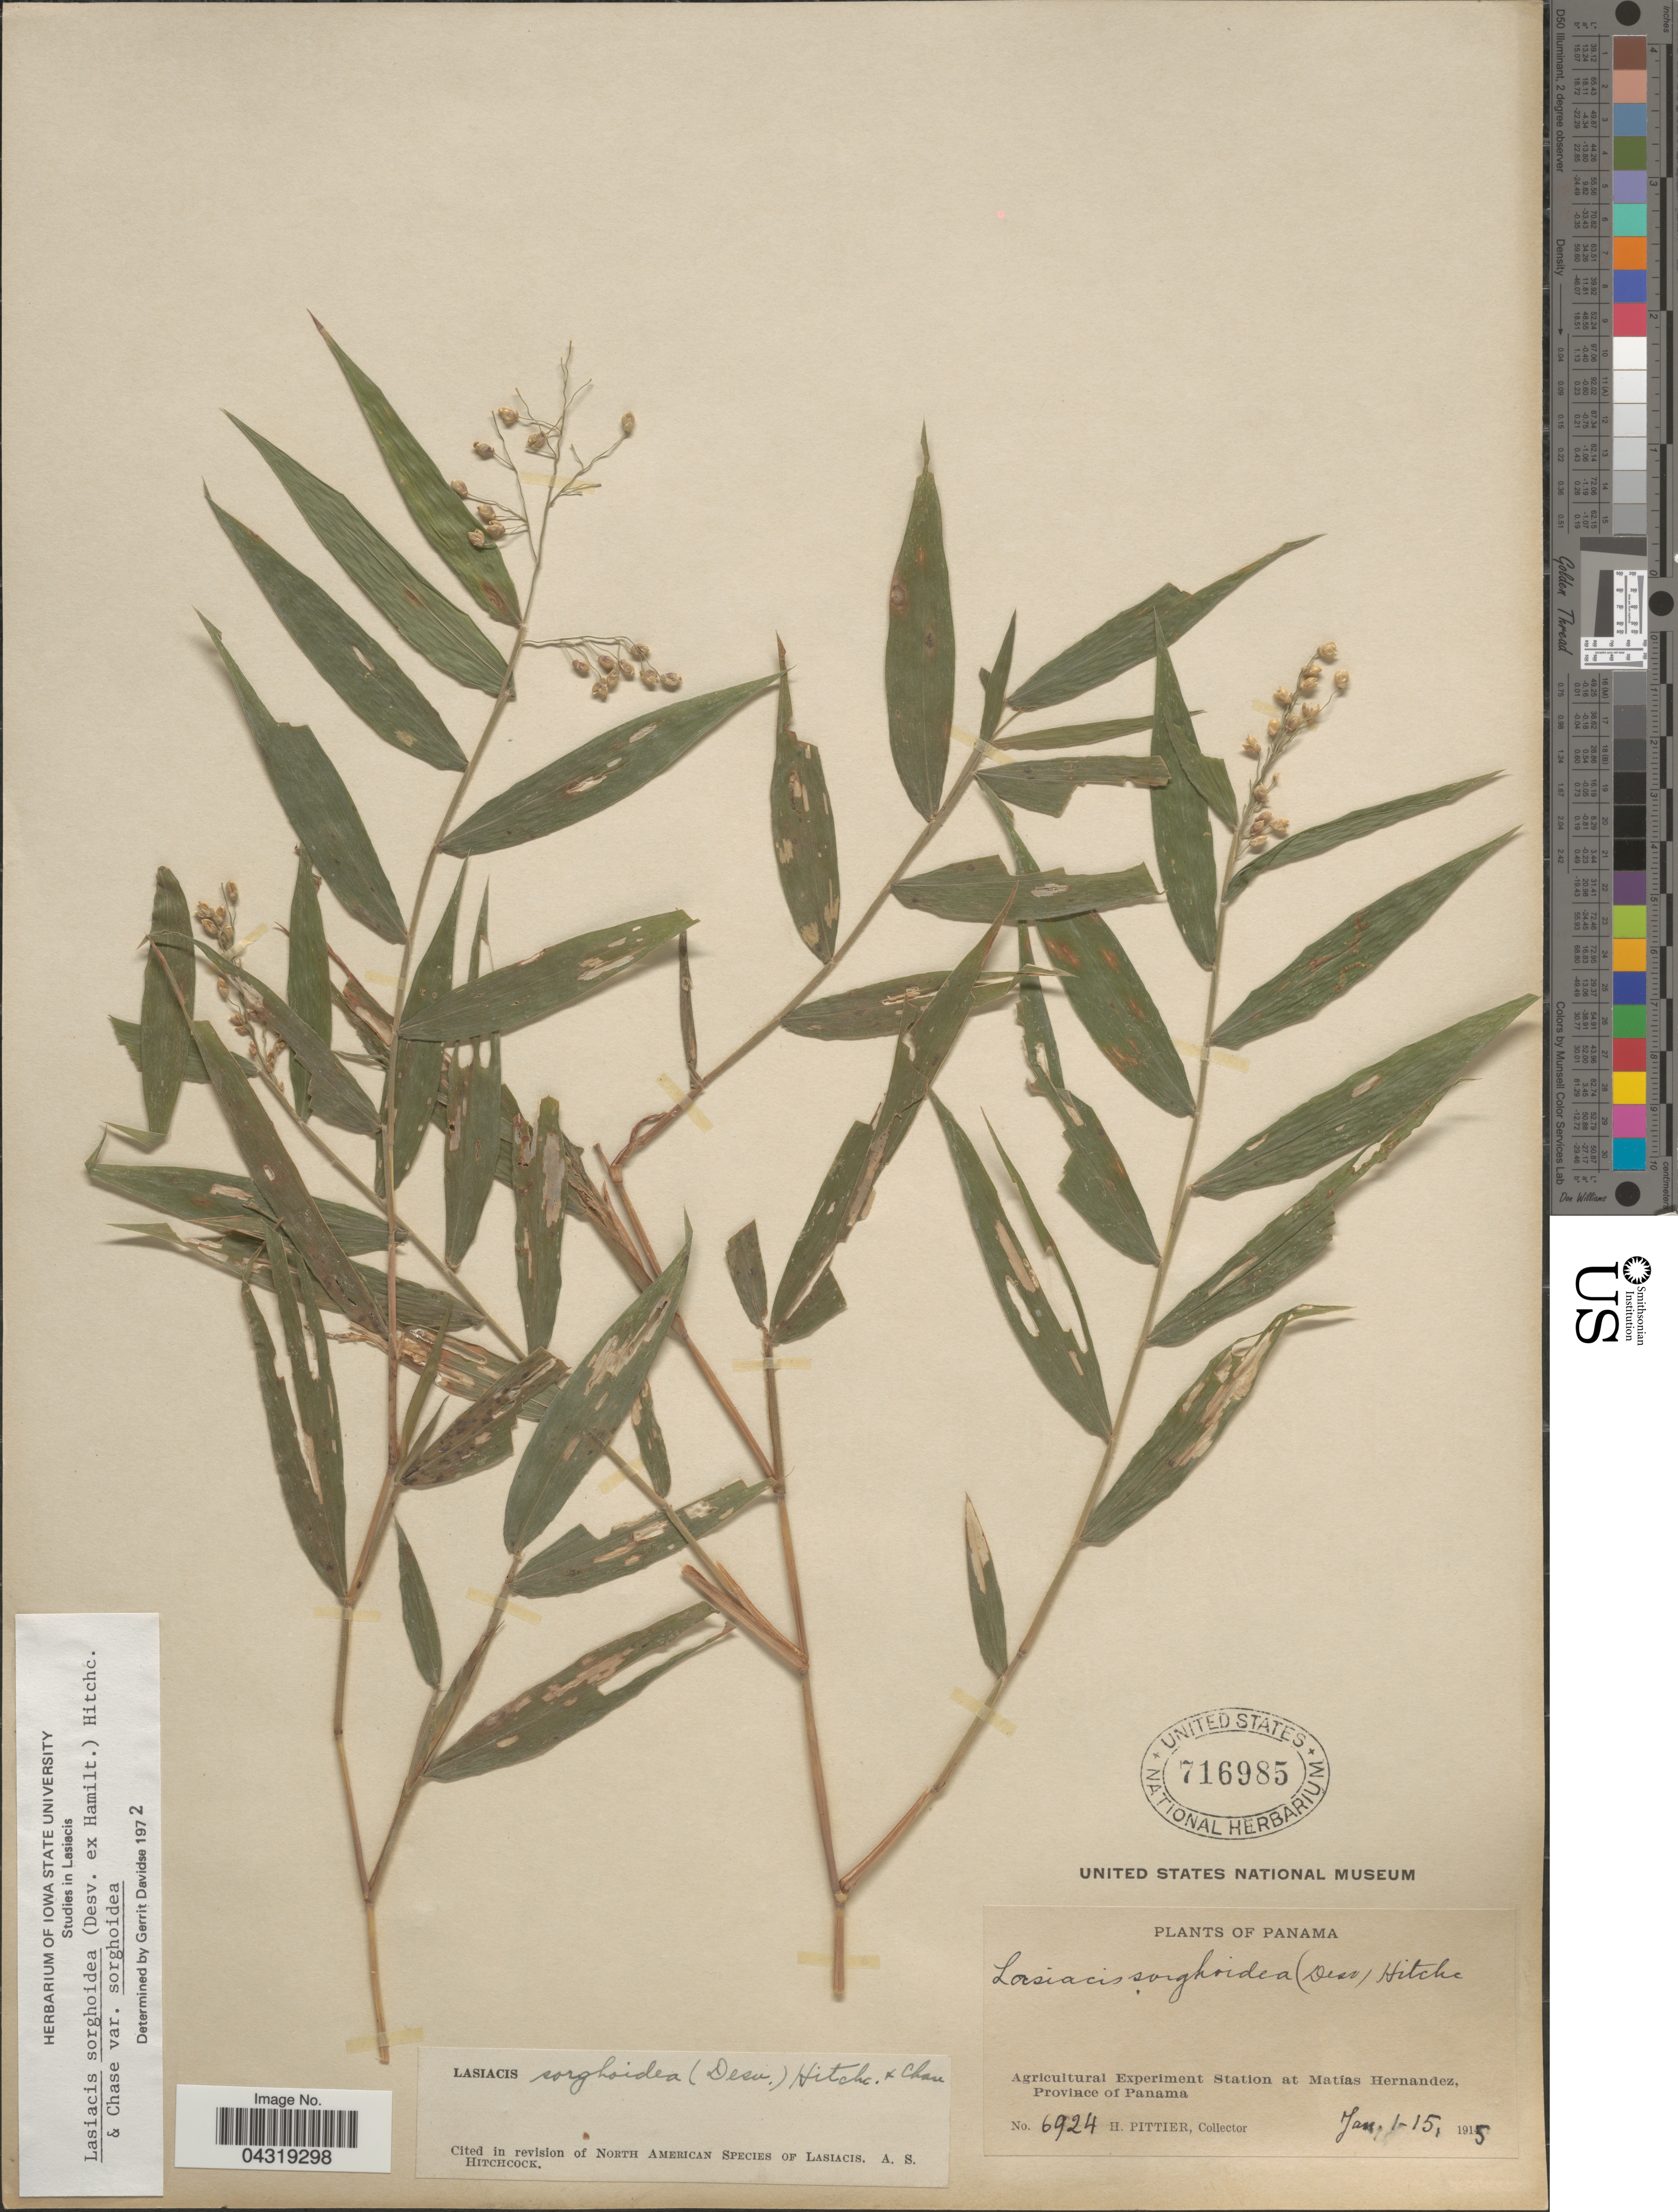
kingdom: Plantae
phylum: Tracheophyta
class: Liliopsida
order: Poales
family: Poaceae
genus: Lasiacis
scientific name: Lasiacis sorghoidea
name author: (Desv. ex Ham.) Hitchc. & Chase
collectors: H. F. Pittier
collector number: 6924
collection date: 1915-01-01/1915-01-15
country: Panama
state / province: Panamá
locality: Agricultural Experiment Station at Matías Hernandez, Province of Panama.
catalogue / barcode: US 716985